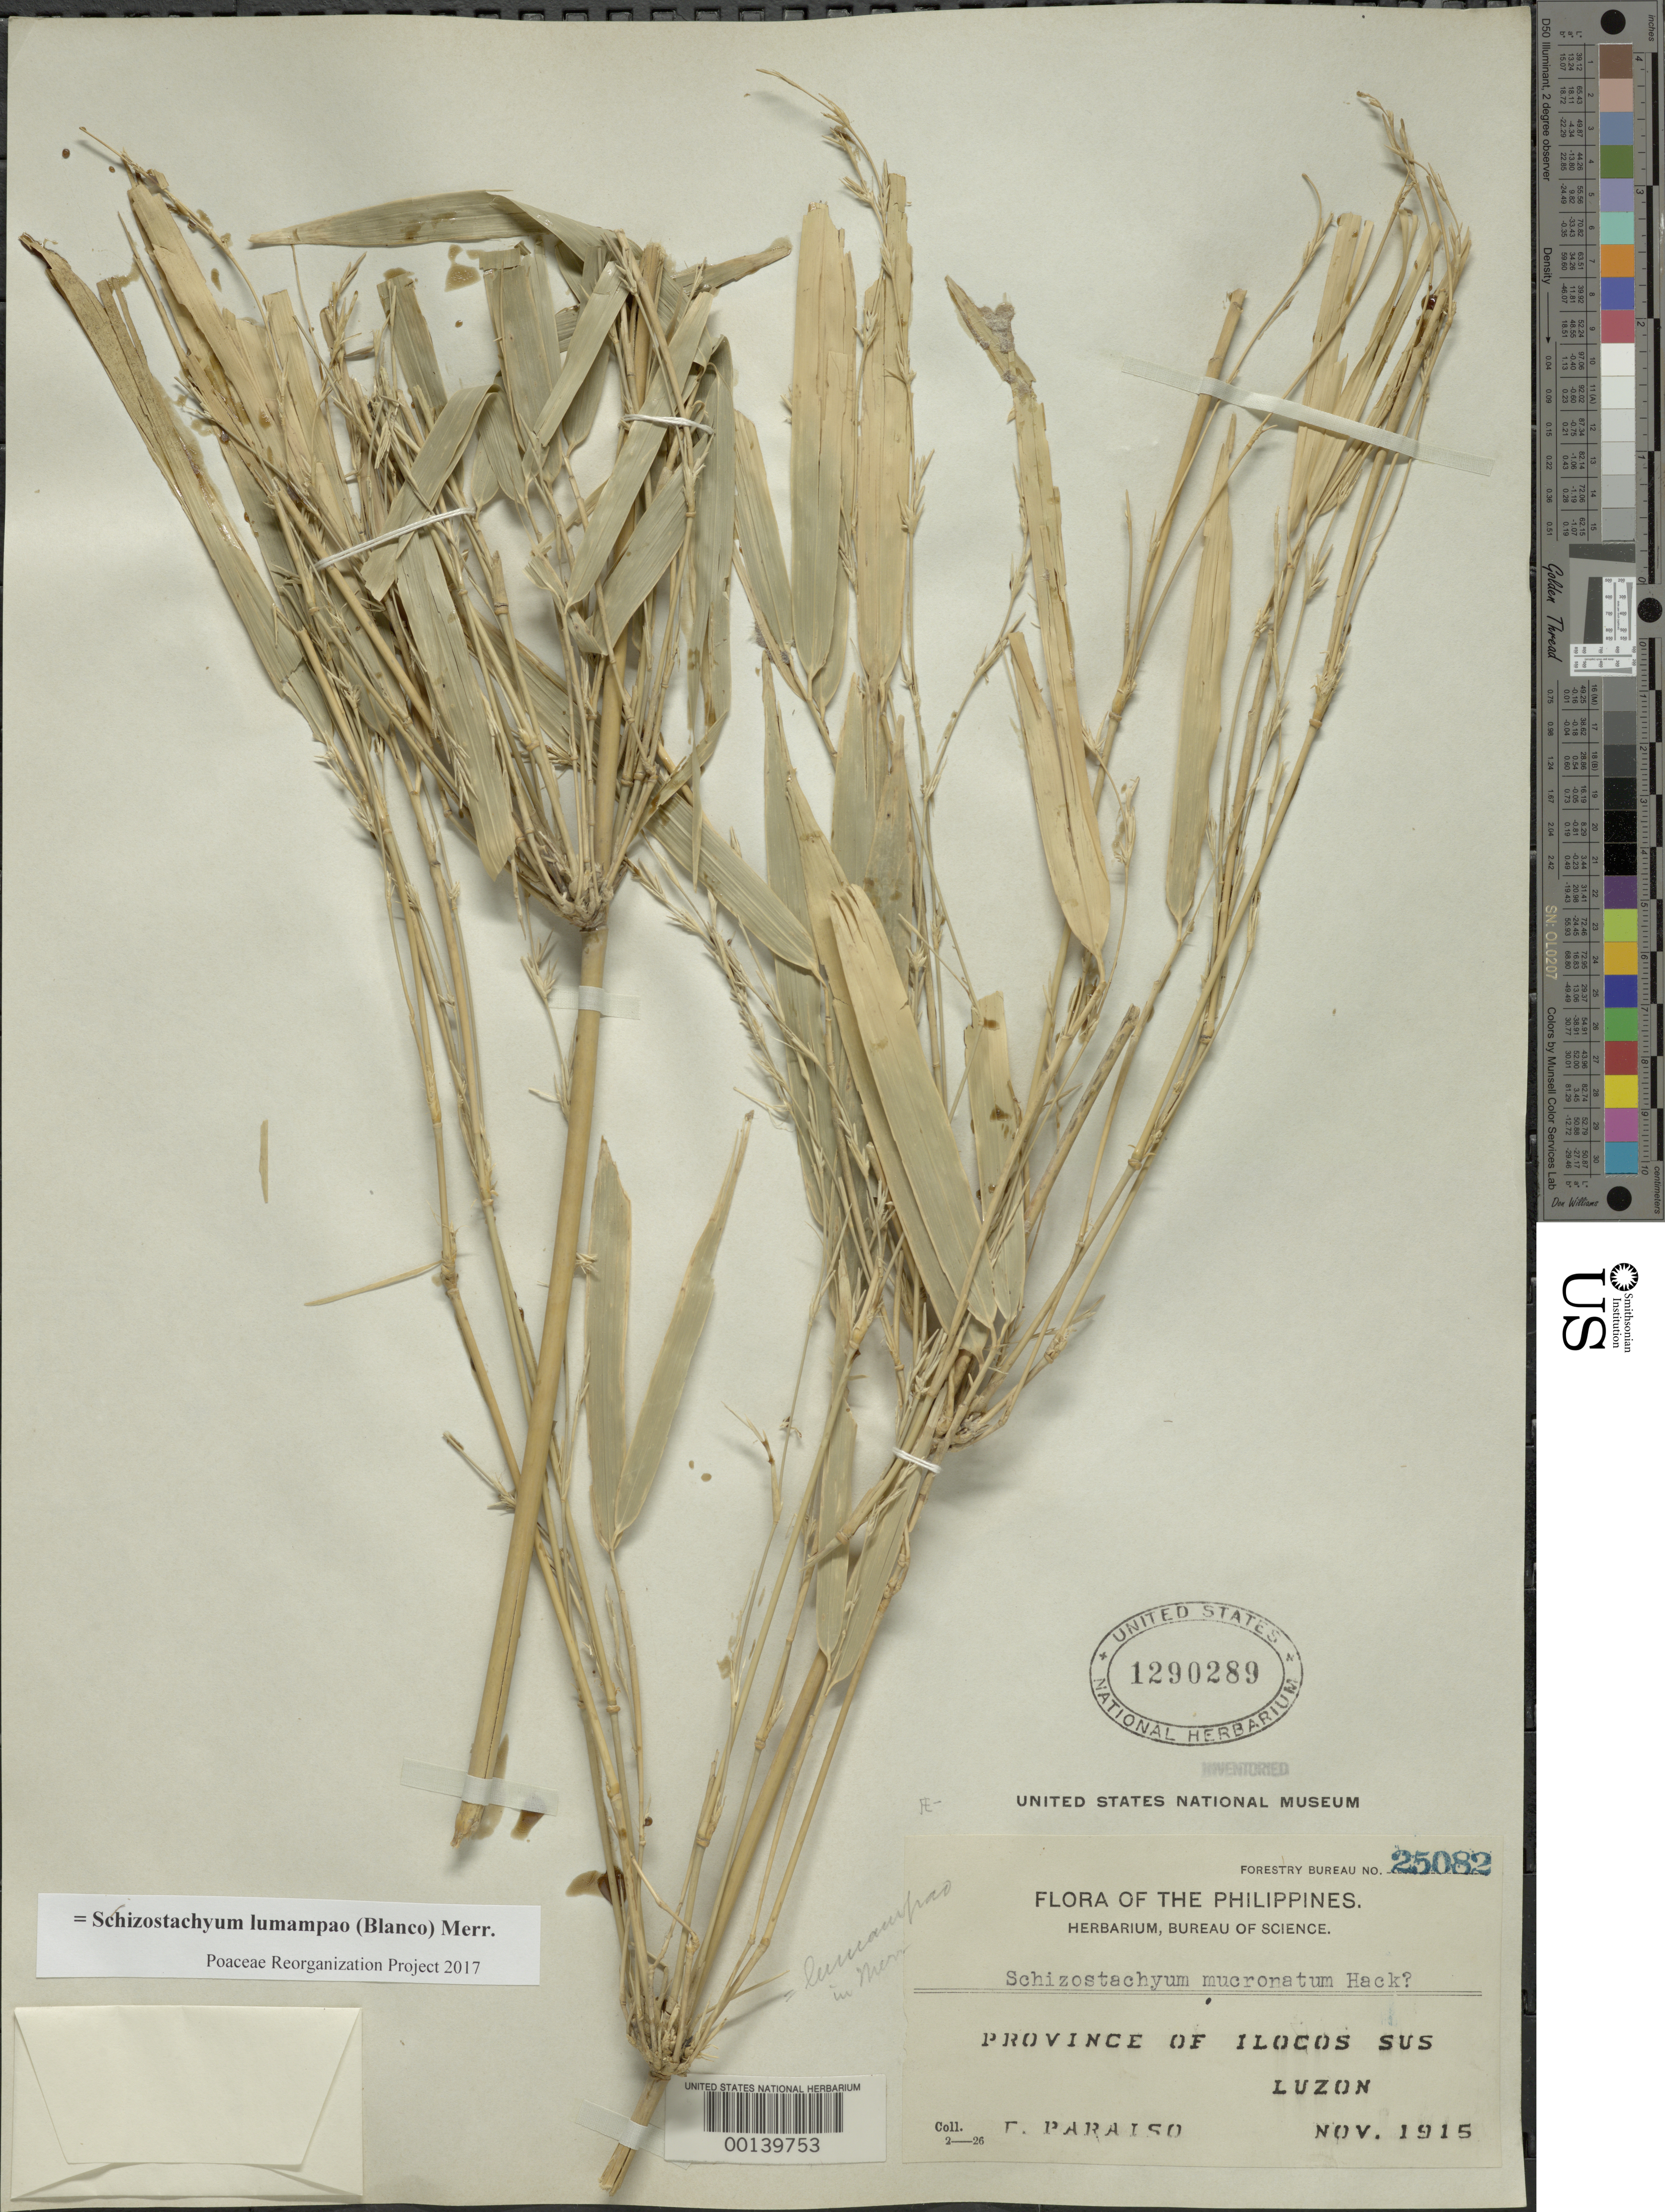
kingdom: Plantae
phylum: Tracheophyta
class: Liliopsida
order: Poales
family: Poaceae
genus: Schizostachyum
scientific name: Schizostachyum lumampao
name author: (Blanco) Merr.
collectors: T. Paraiso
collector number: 25082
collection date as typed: Nov 1915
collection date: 1915-11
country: Philippines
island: Luzon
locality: Ilocos sus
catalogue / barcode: US 1290289